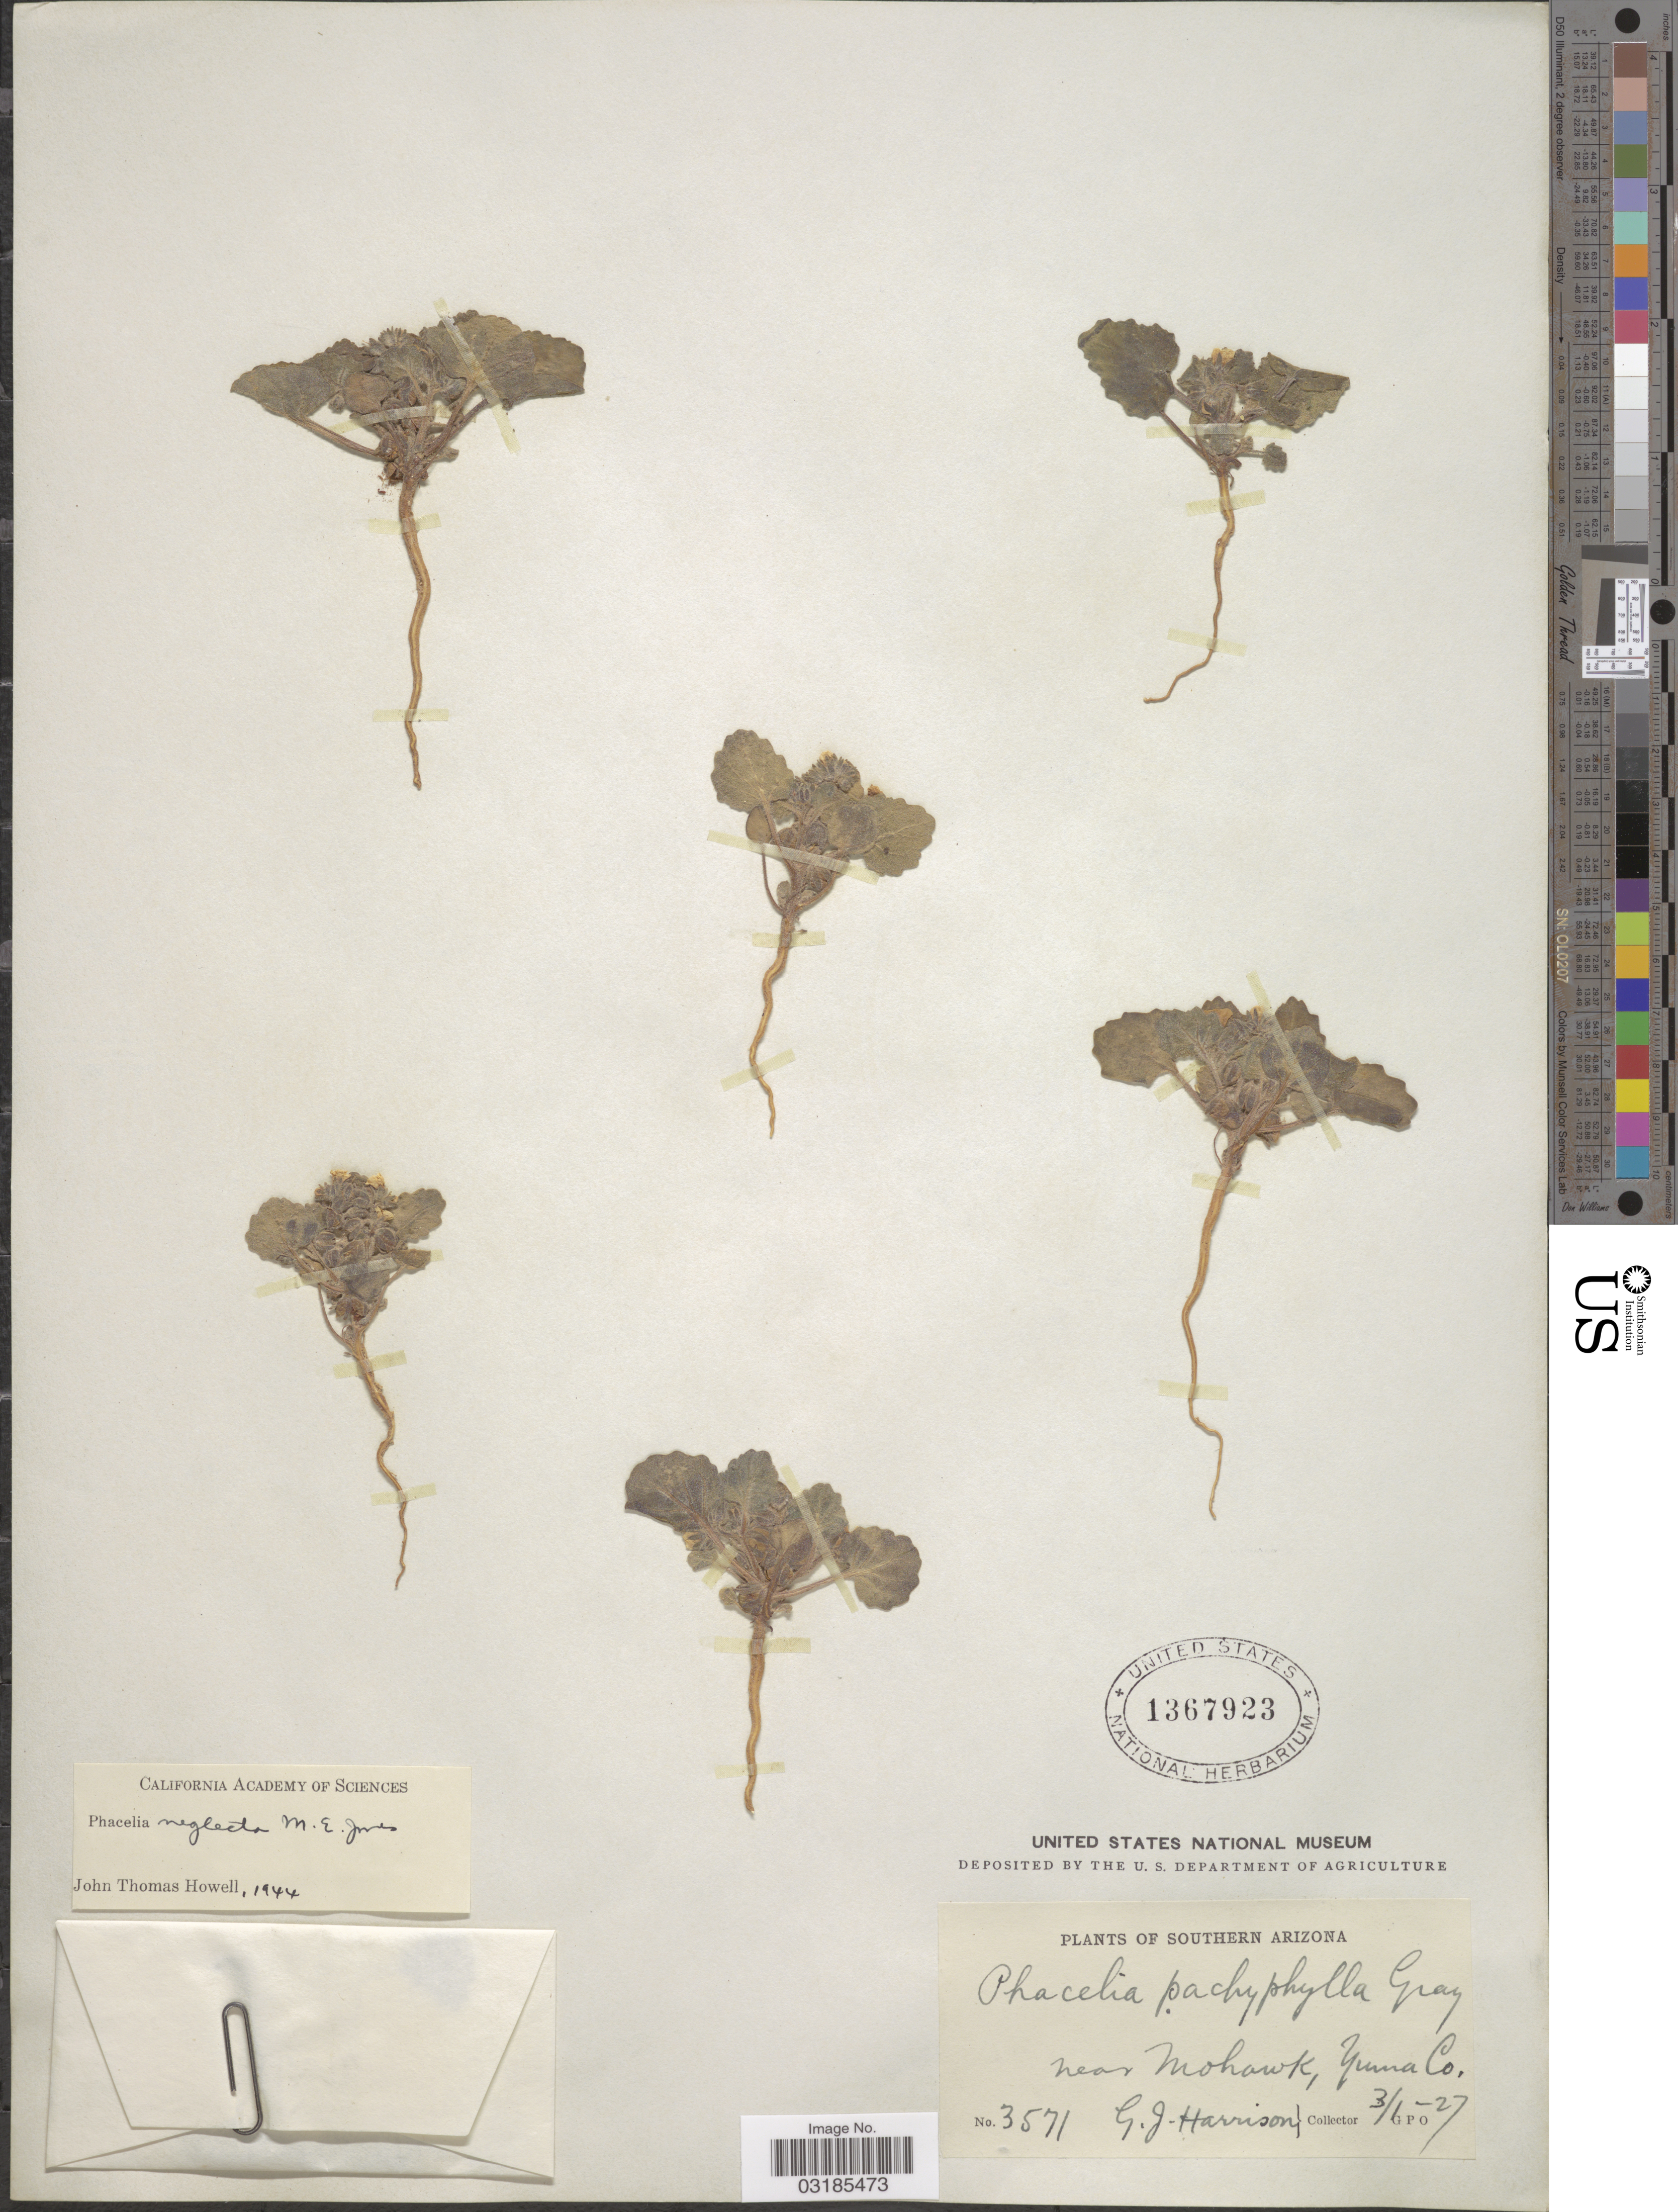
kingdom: Plantae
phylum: Tracheophyta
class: Magnoliopsida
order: Boraginales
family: Hydrophyllaceae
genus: Phacelia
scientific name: Phacelia neglecta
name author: M.E. Jones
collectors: G. J. Harrison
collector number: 3571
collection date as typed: Transcribed d/m/y: 1/3/27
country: United States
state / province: Arizona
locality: Southern Arizona, near Mohawk, Yuna Co.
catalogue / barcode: US 1367923